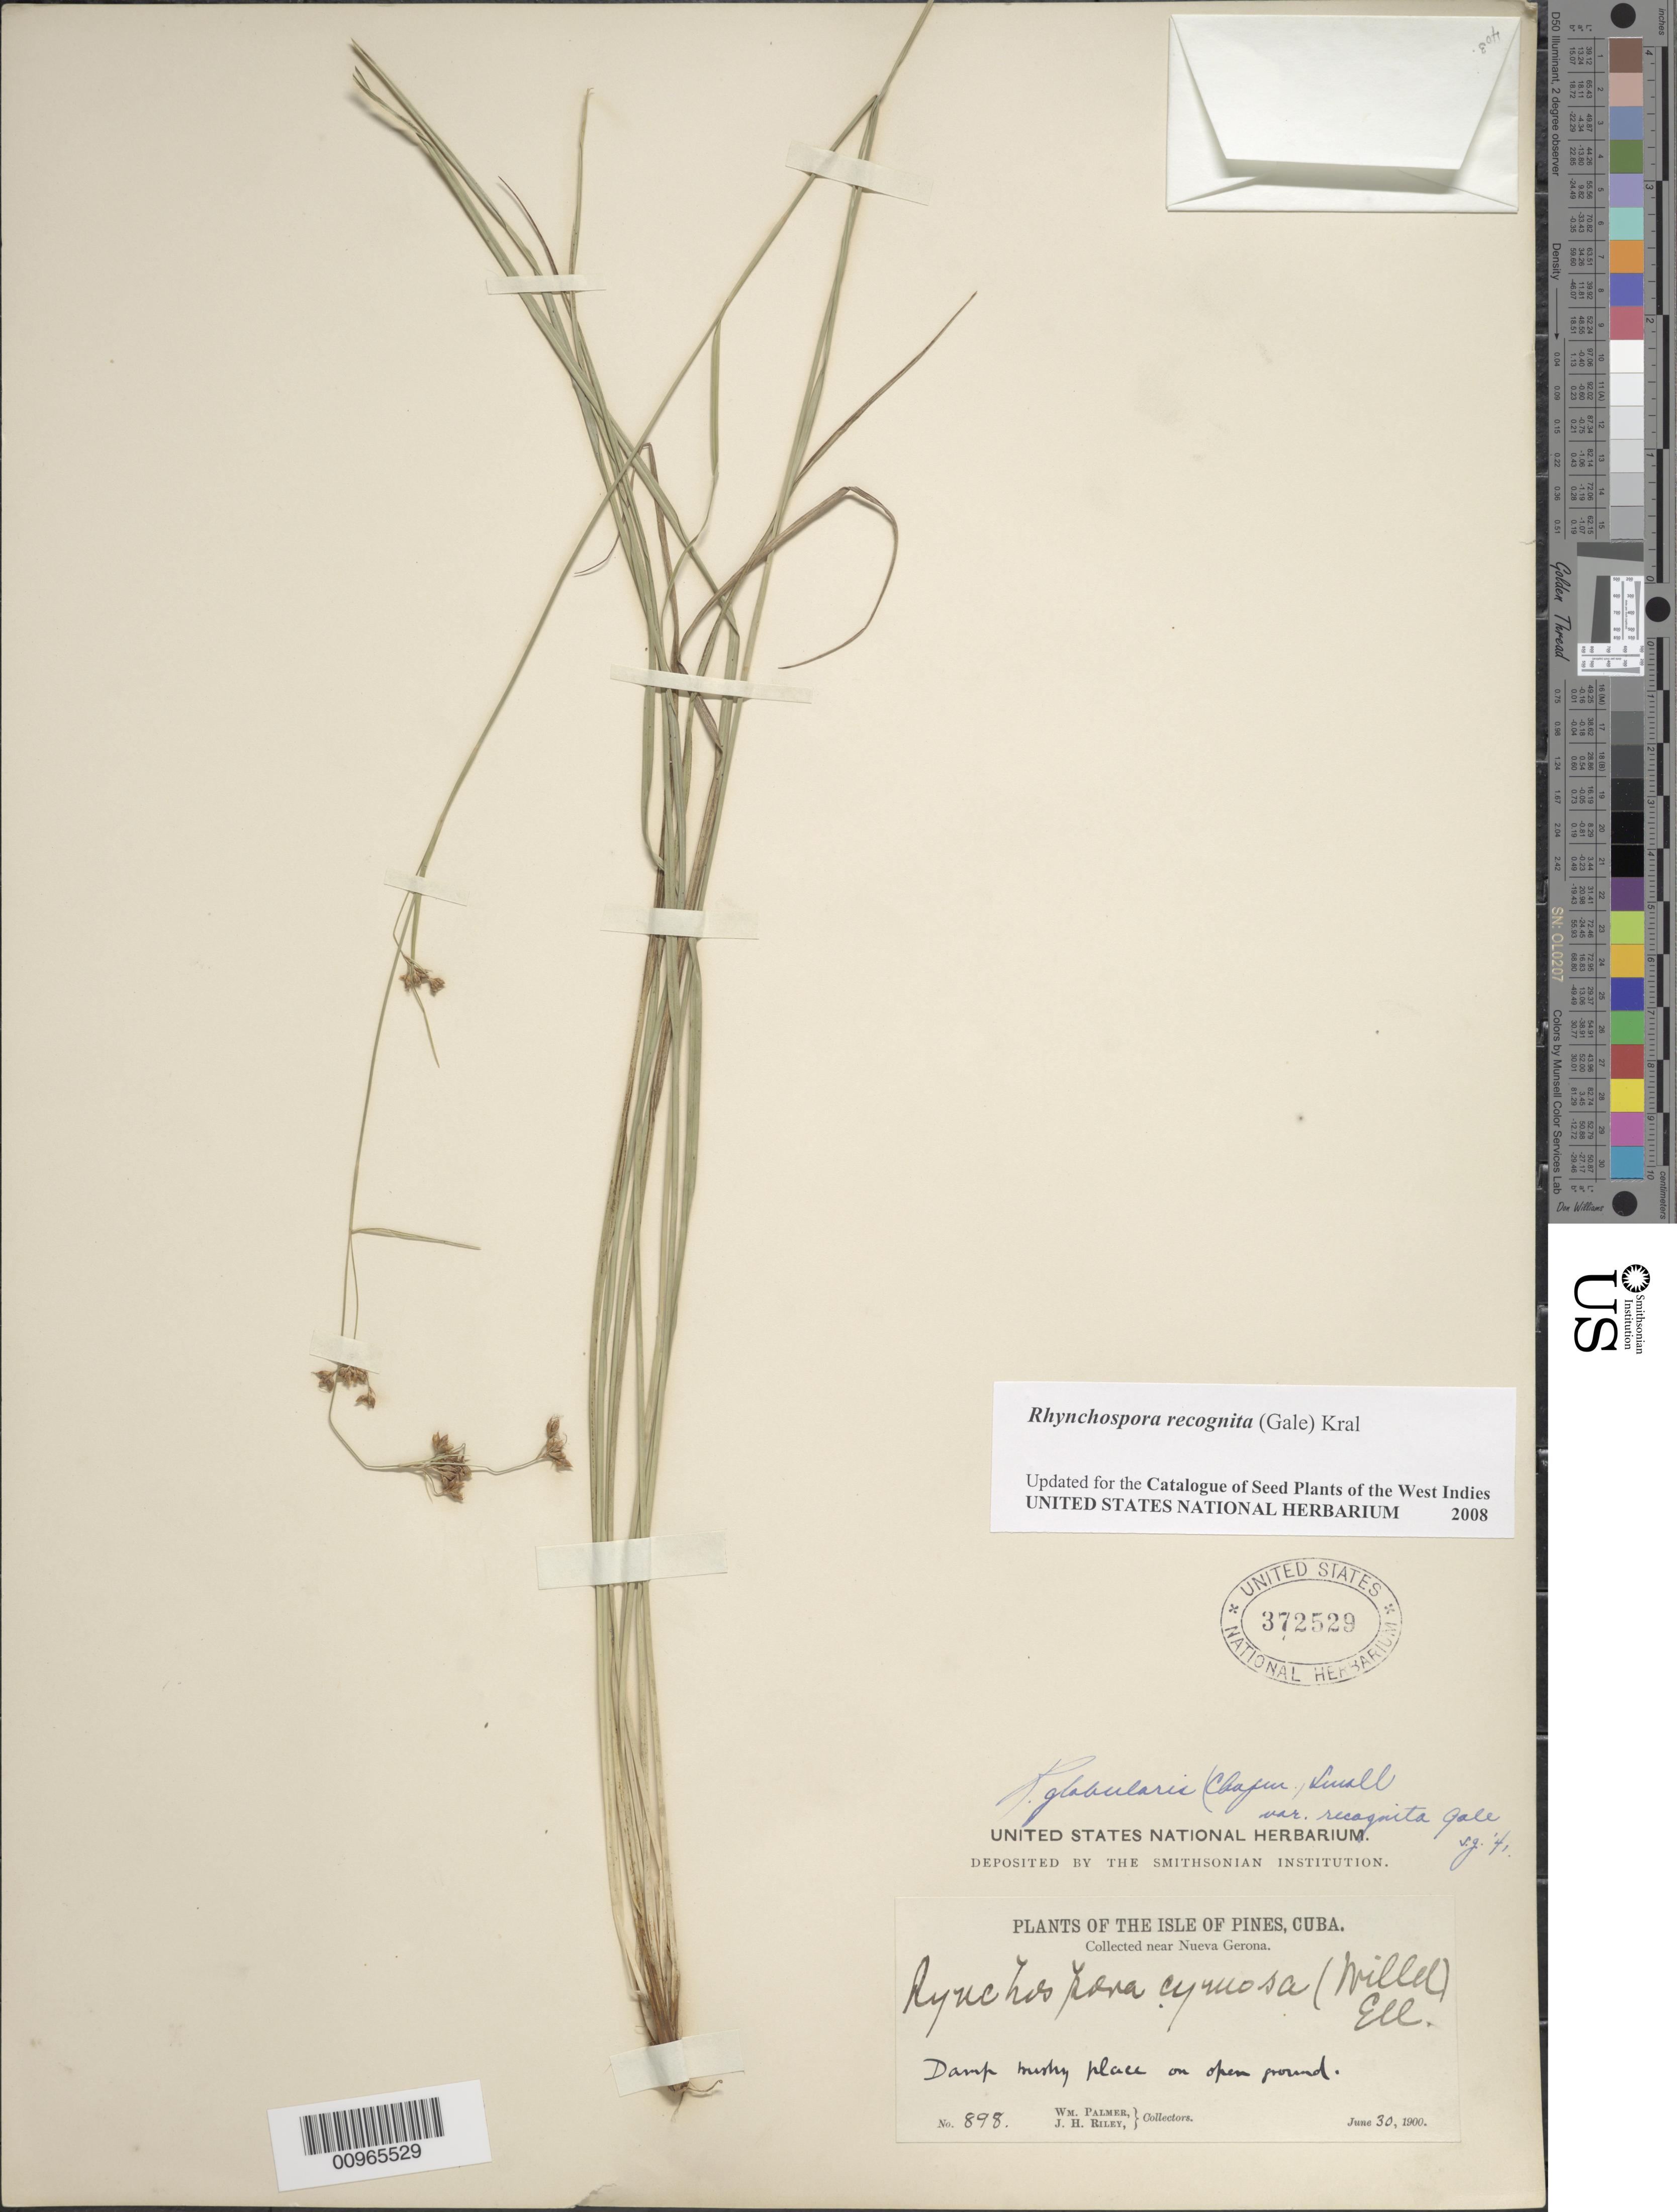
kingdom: Plantae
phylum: Tracheophyta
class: Liliopsida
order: Poales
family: Cyperaceae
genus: Rhynchospora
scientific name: Rhynchospora recognita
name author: (Gale) Kral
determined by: Strong, M. T., (US), Smithsonian Institution - National Museum of Natural History (UNITED STATES)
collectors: W. Palmer & J. H. Riley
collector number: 898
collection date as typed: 30 Jun 1900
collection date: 1900-06-30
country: Cuba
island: Isla de la Juventud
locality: Isle of Pines, Near Nueva Gerona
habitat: Damp bushy place on open ground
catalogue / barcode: US 372529